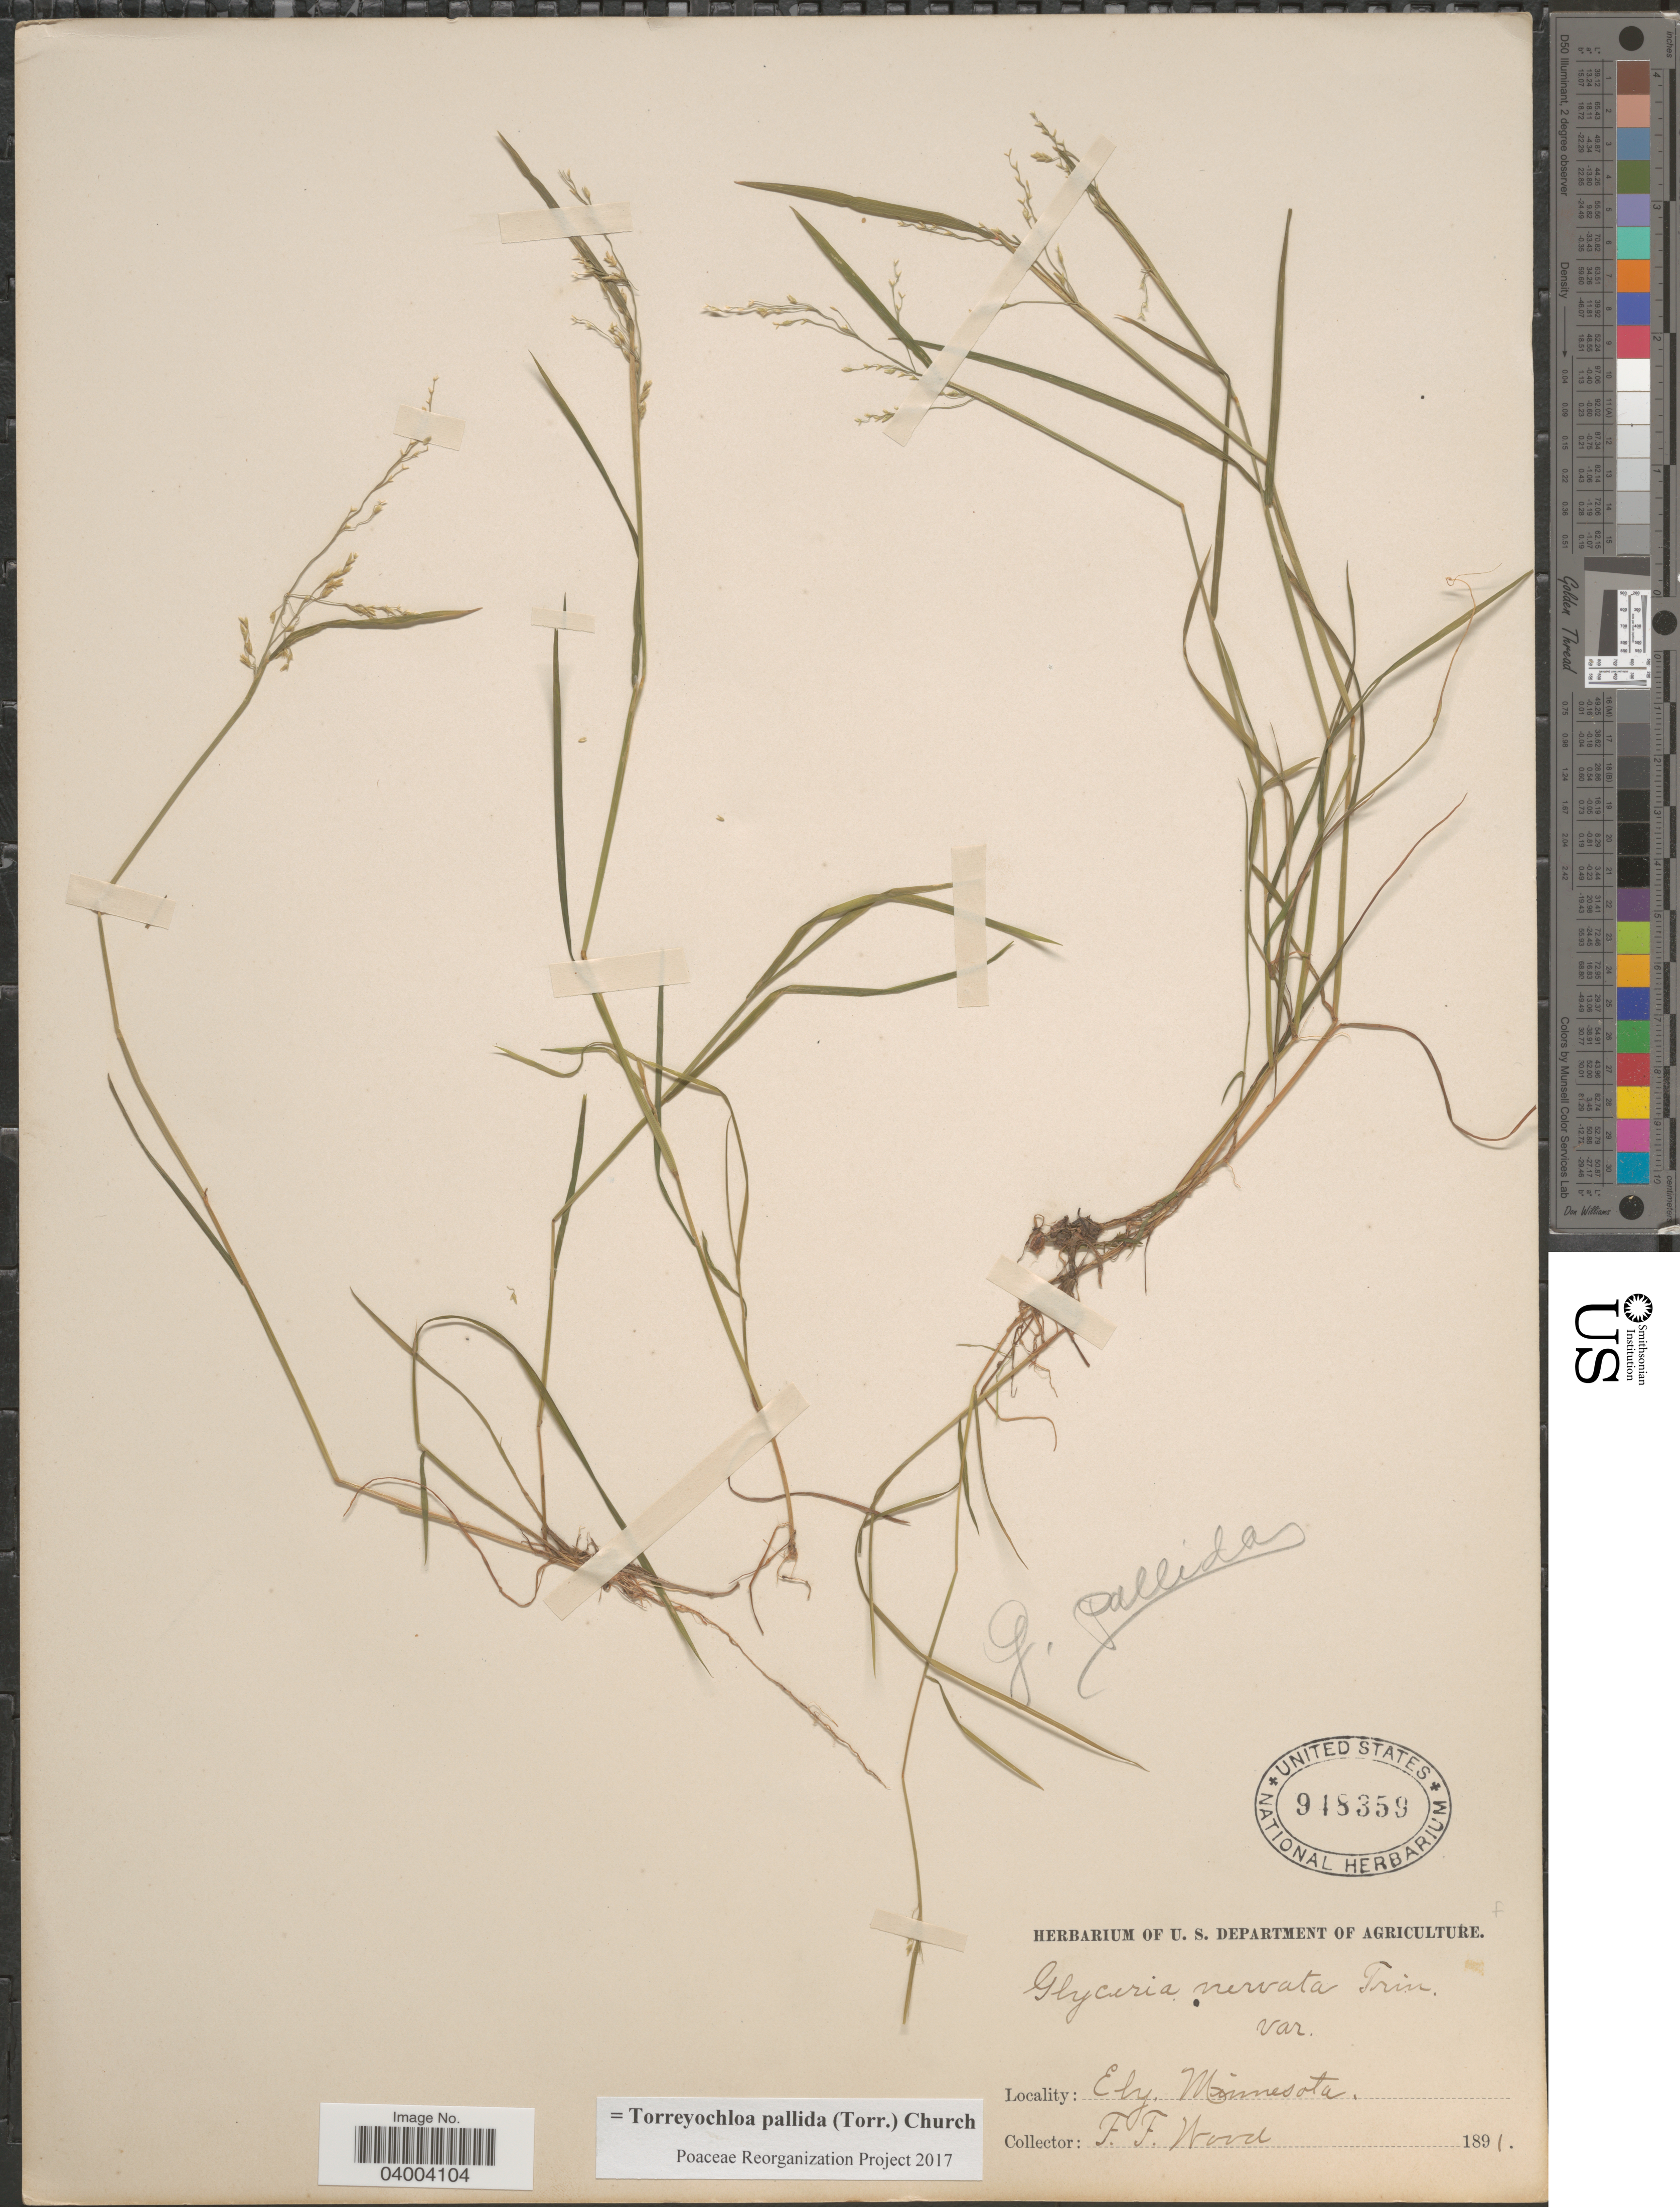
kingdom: Plantae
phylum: Tracheophyta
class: Liliopsida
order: Poales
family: Poaceae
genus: Torreyochloa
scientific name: Torreyochloa pallida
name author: (Torr.) G.L. Church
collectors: F. Wood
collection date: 1891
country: United States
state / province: Minnesota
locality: Ely.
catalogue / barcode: US 948359